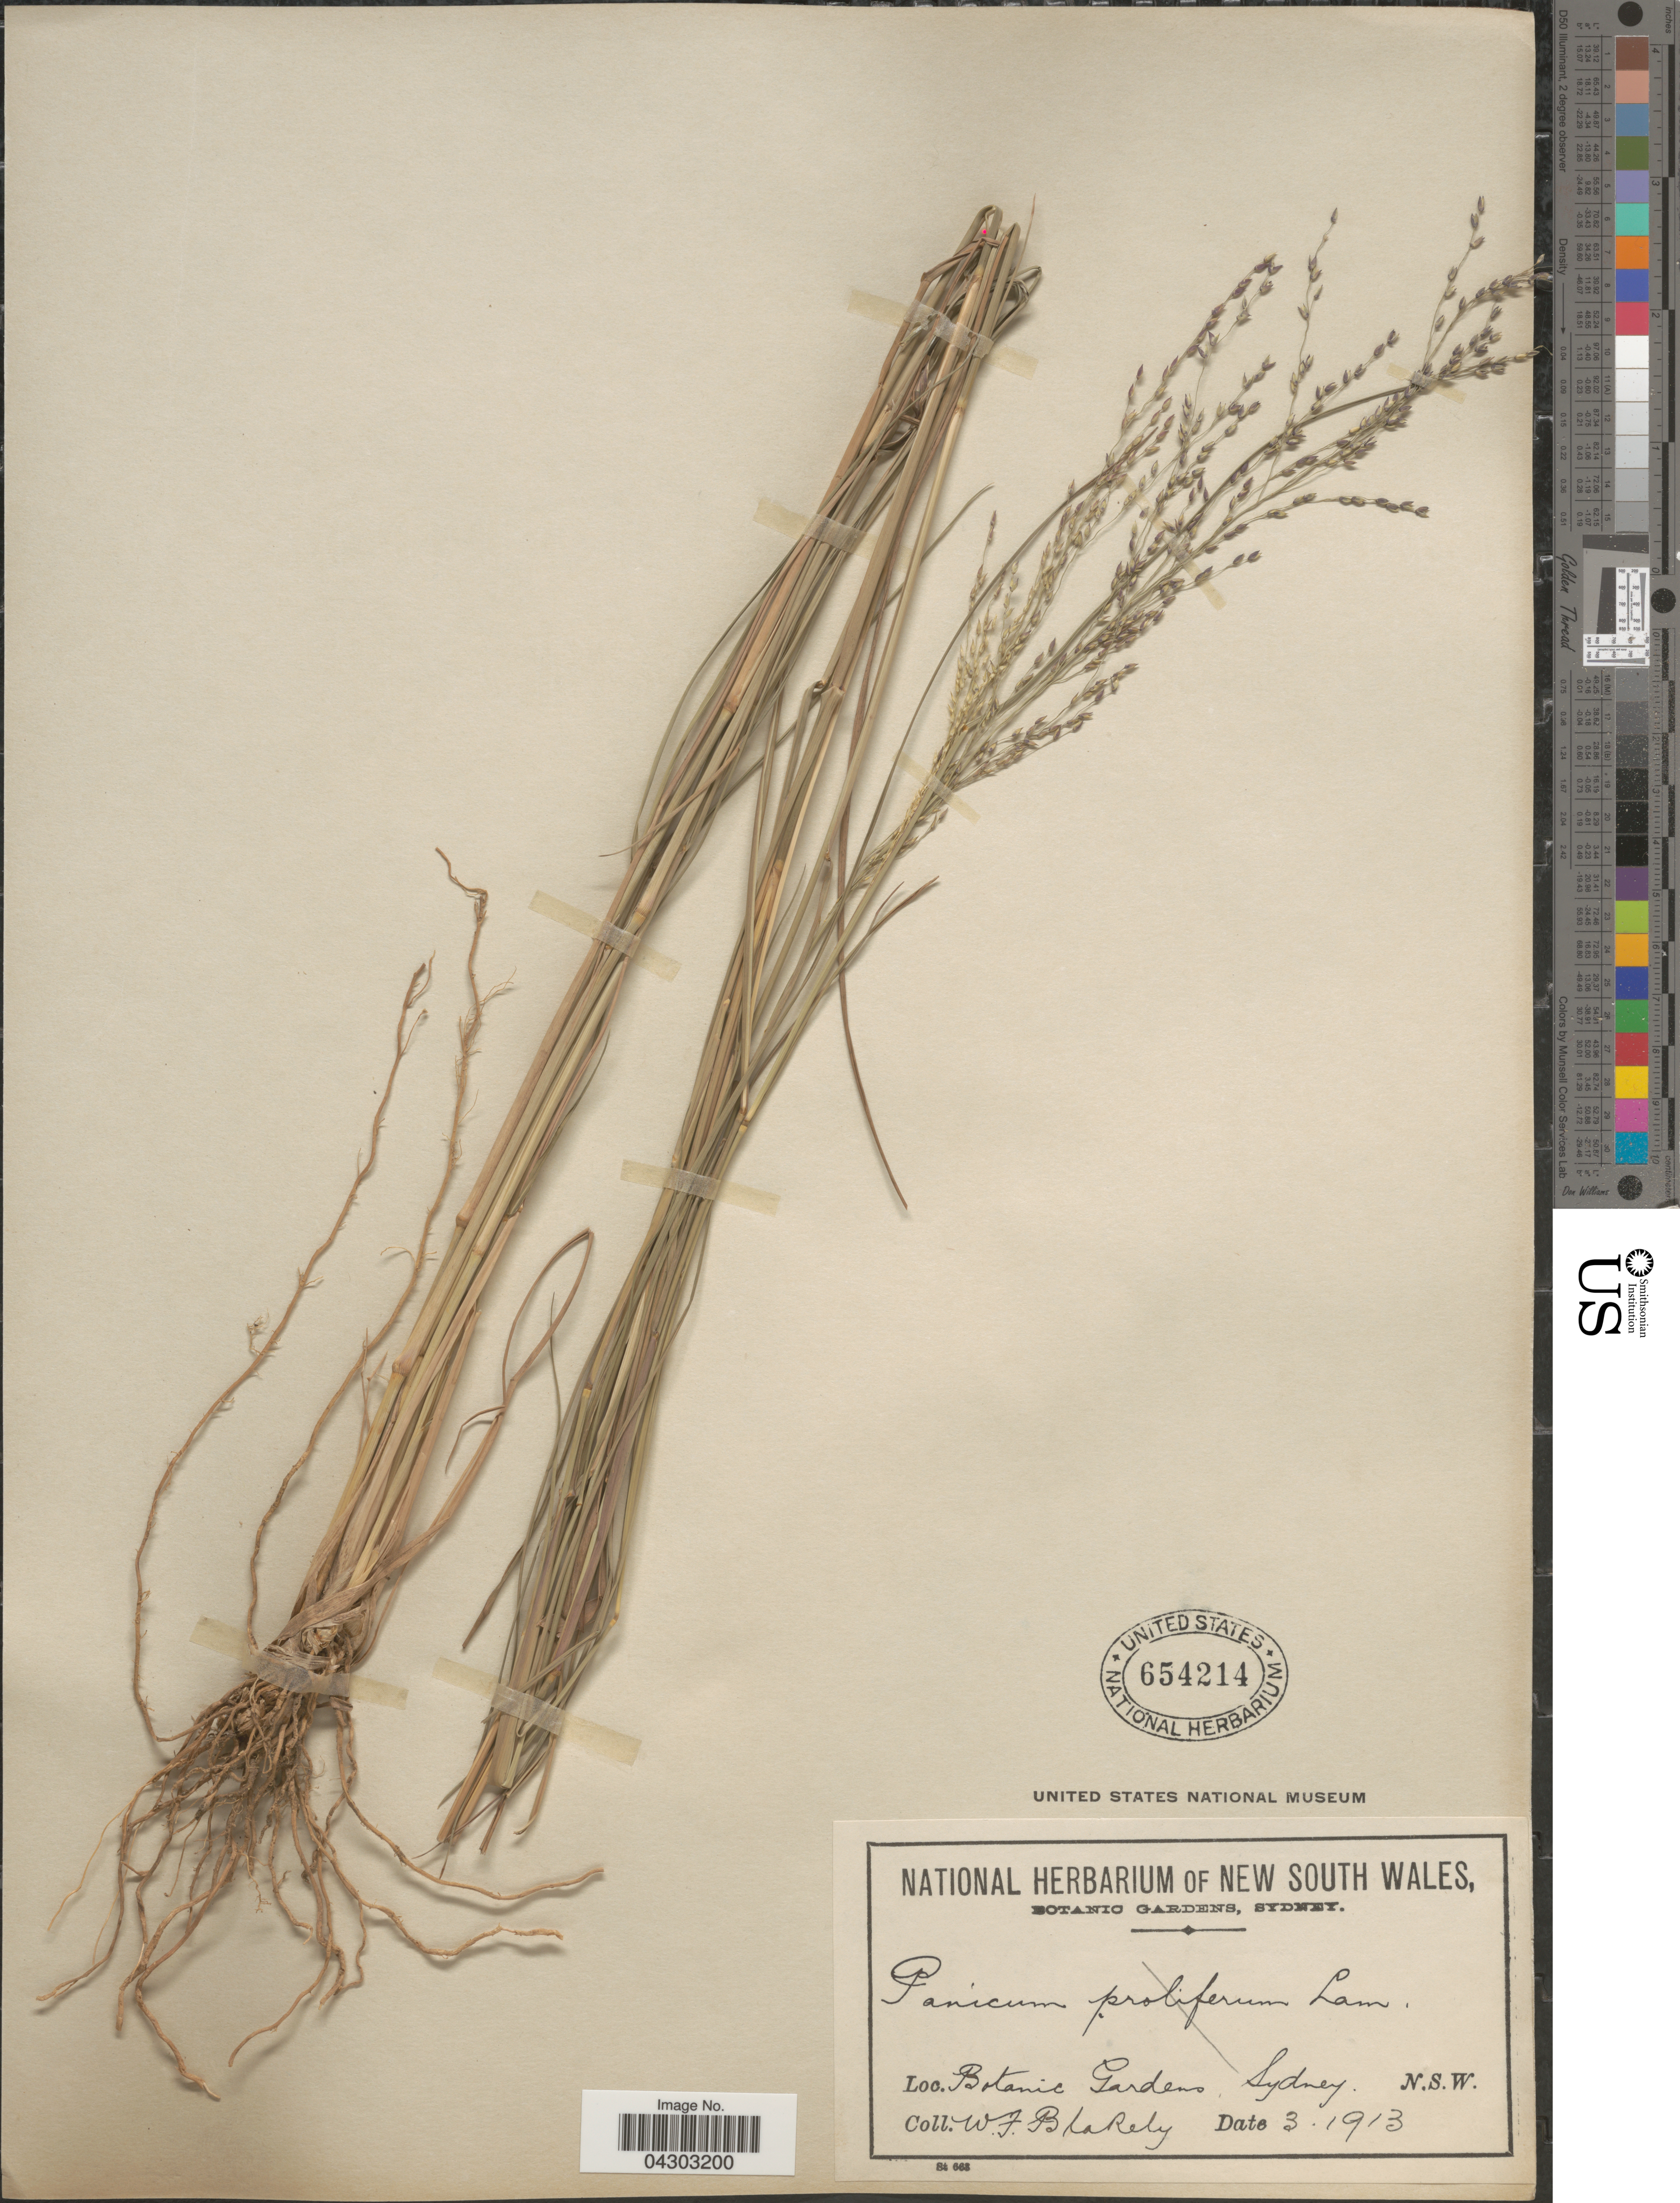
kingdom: Plantae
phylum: Tracheophyta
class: Liliopsida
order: Poales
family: Poaceae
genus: Panicum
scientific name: Panicum sp.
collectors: W. Blakely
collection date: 1913-03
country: Australia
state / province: New South Wales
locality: Botanic Gardens, Sydney.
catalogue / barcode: US 654214